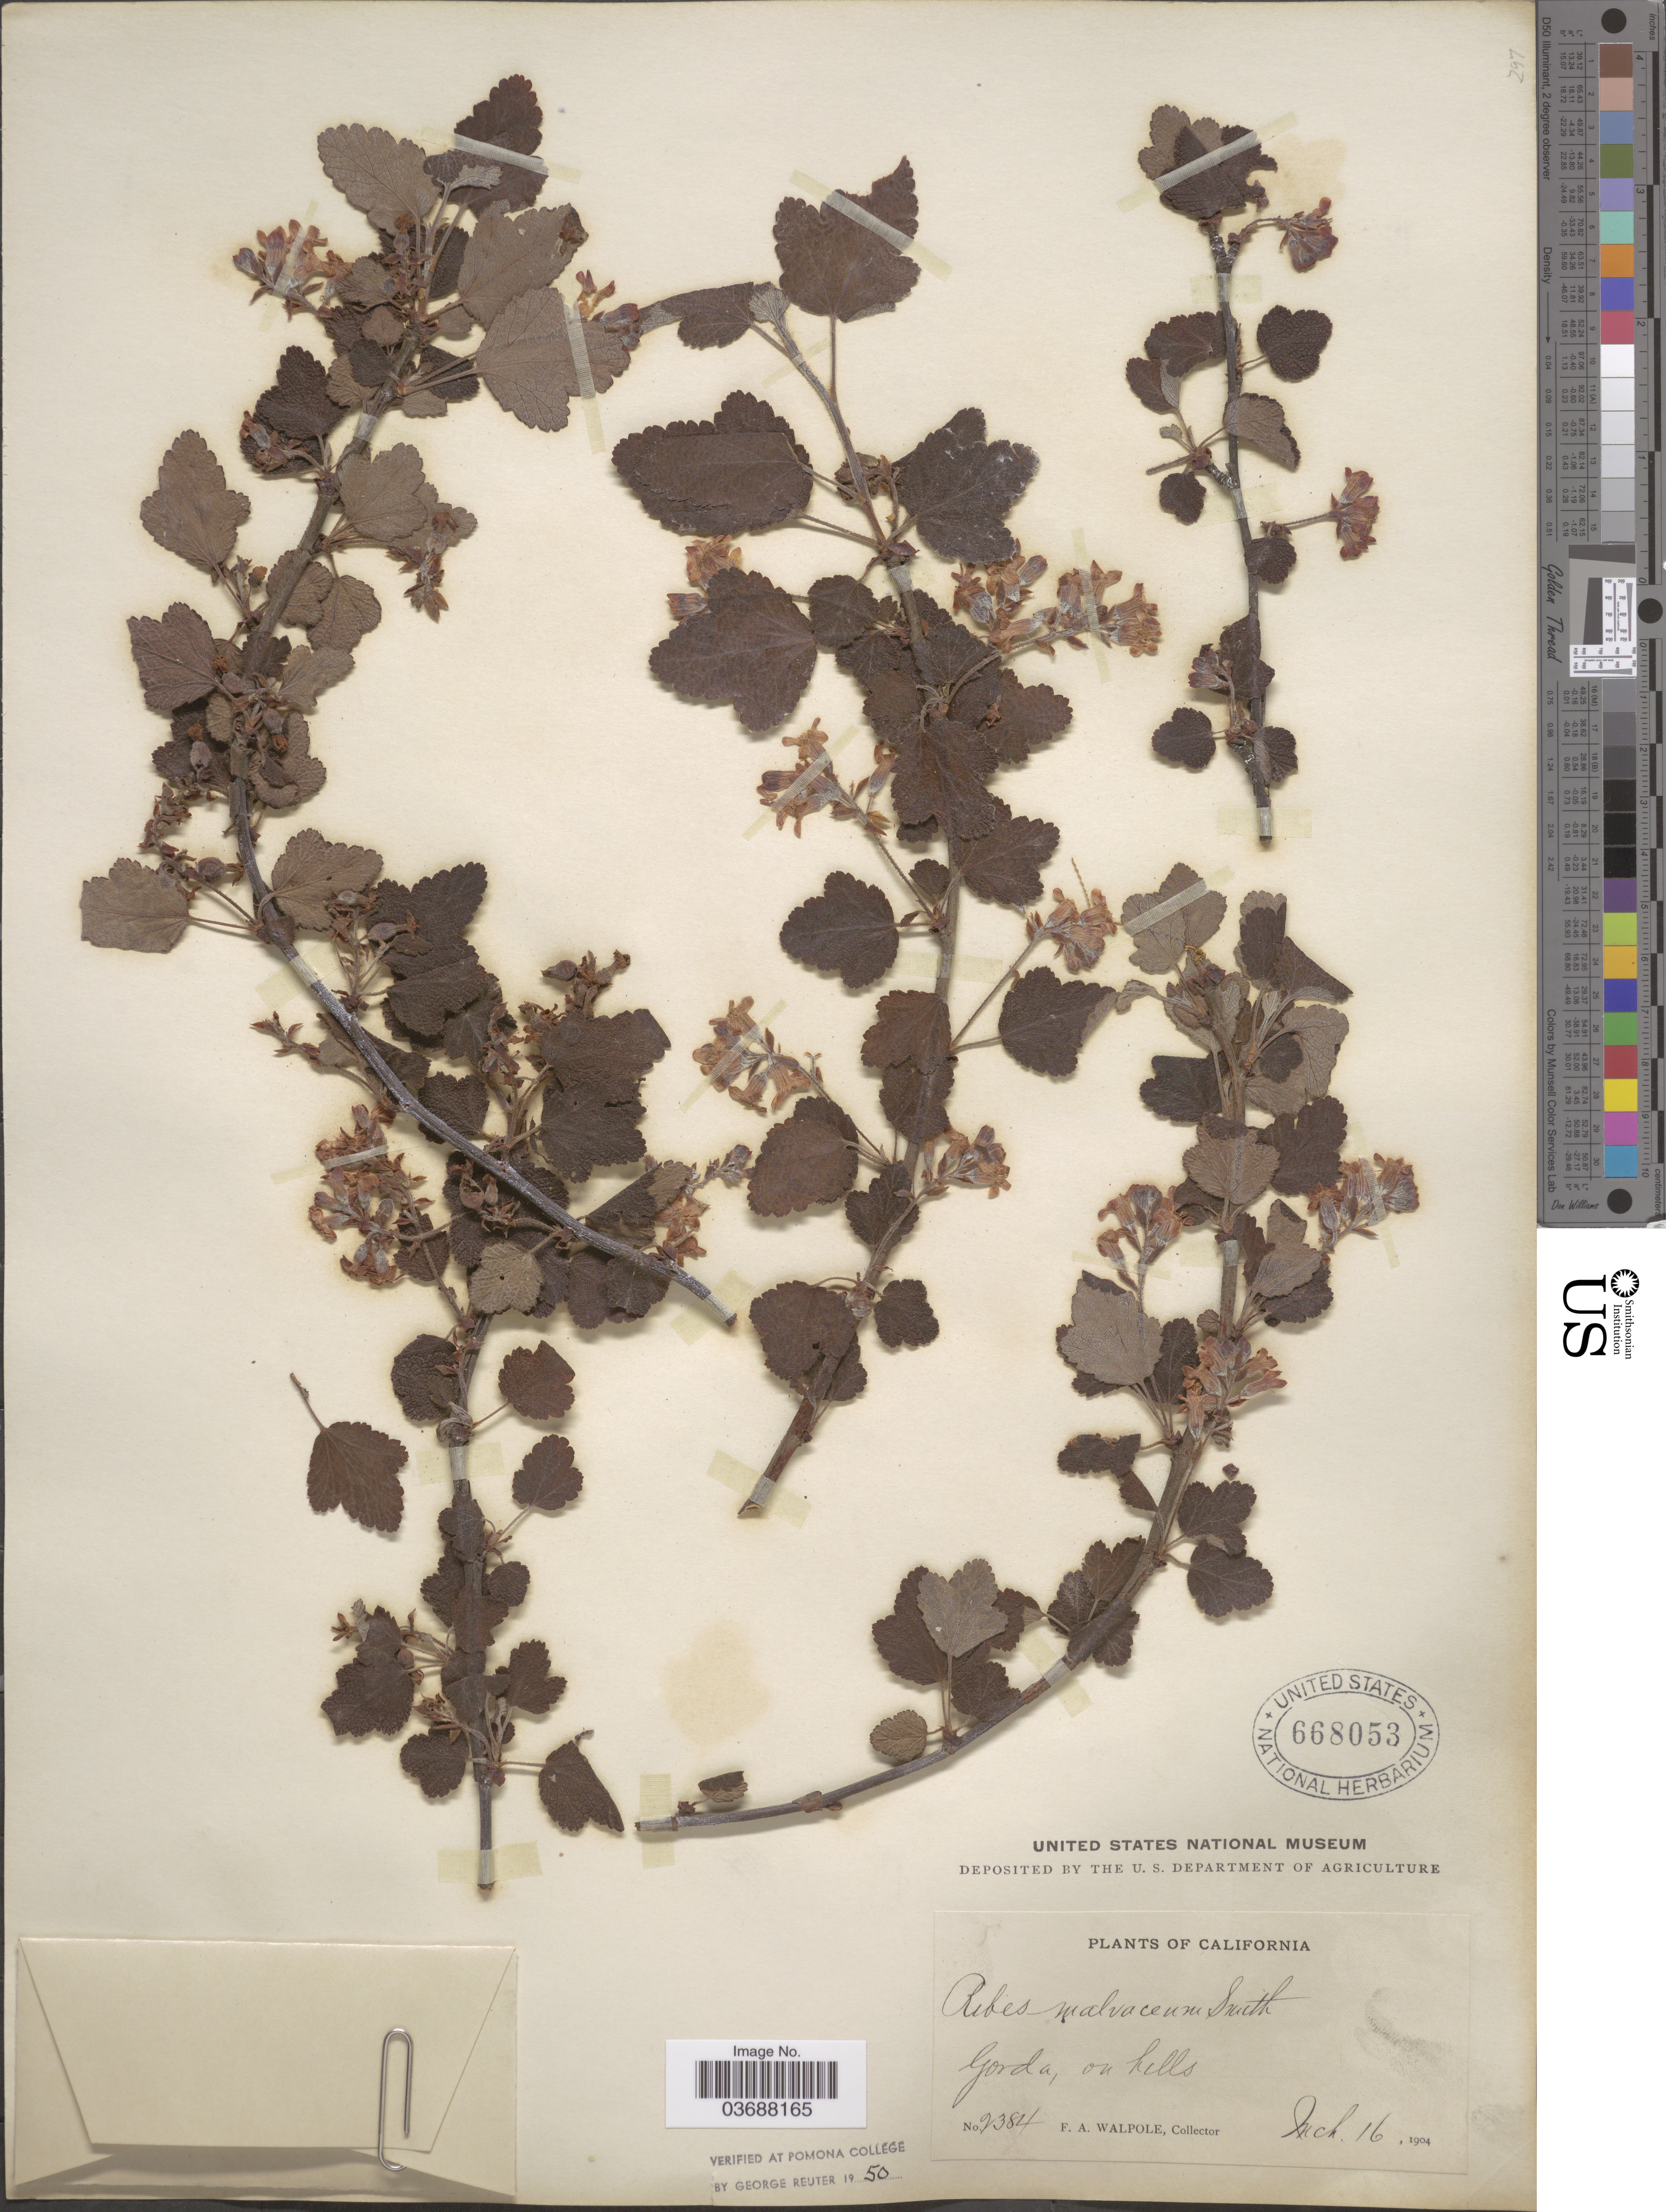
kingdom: Plantae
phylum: Tracheophyta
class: Magnoliopsida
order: Saxifragales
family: Grossulariaceae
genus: Ribes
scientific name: Ribes malvaceum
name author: Sm.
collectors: F. Walpole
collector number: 2384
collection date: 1904-03-16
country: United States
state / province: California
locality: Gorda, on hills.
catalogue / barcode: US 668053